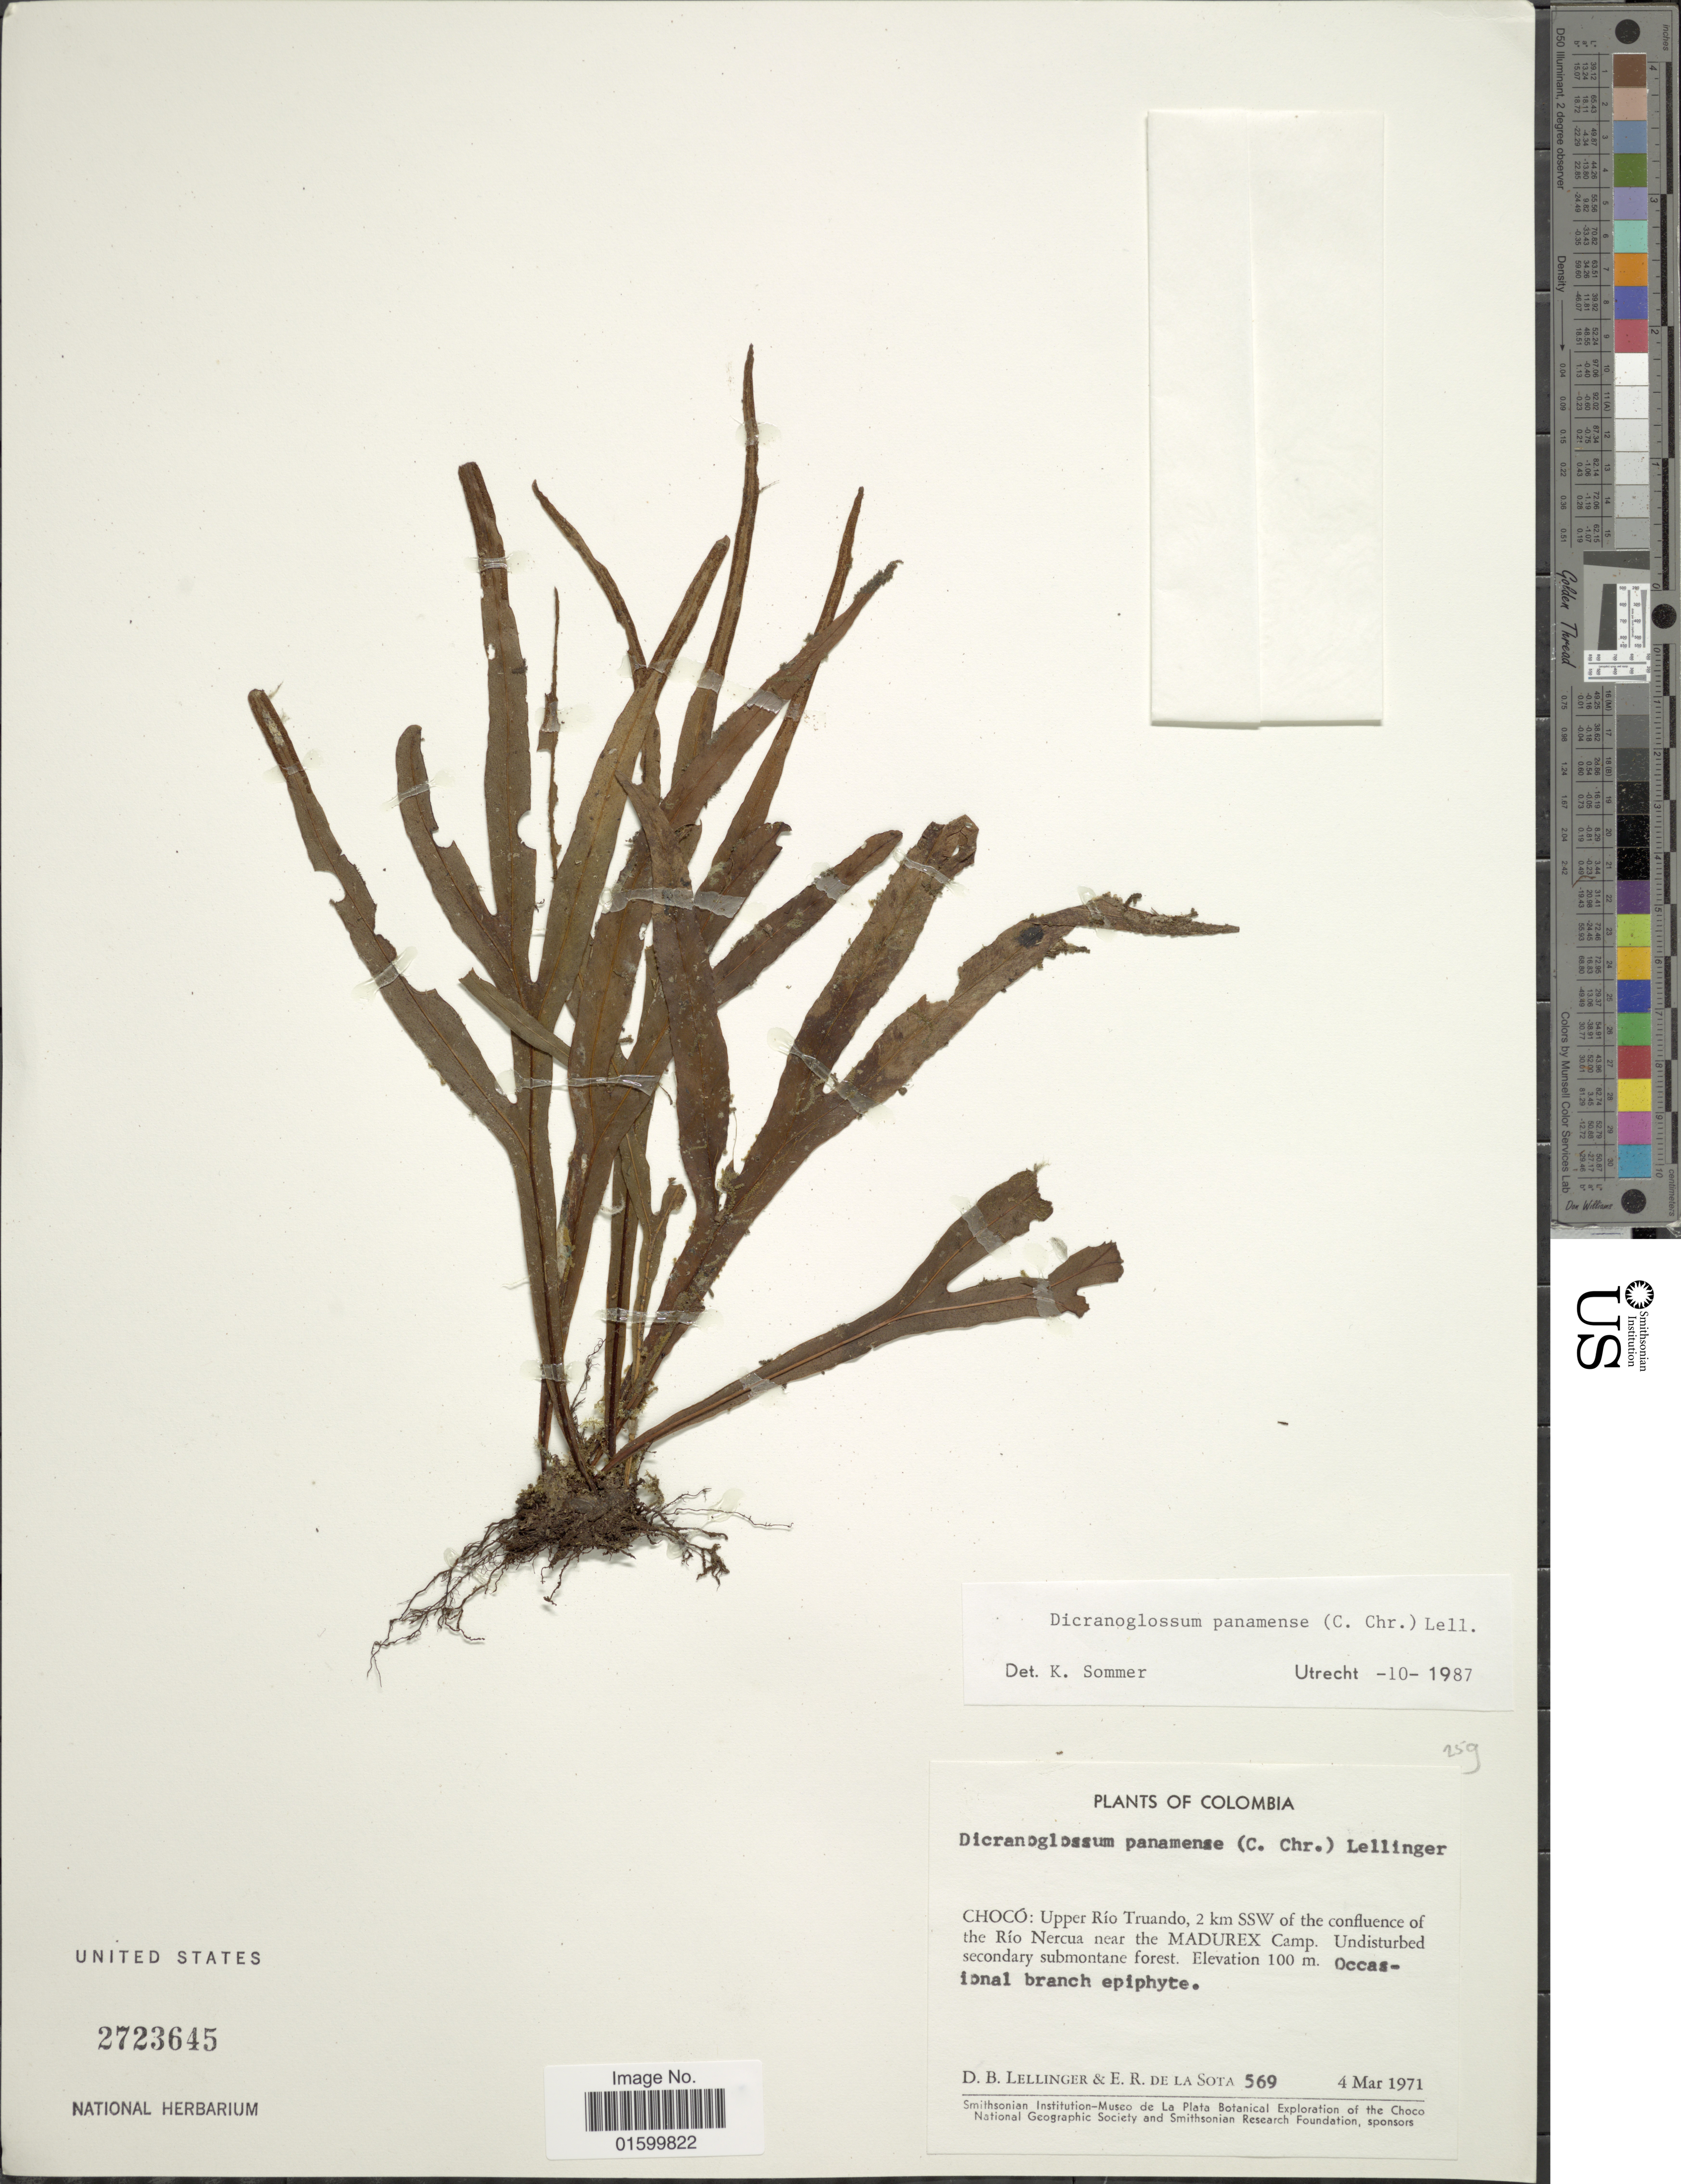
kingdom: Plantae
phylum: Tracheophyta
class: Polypodiopsida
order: Polypodiales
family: Polypodiaceae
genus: Pleopeltis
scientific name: Pleopeltis panamensis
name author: (Weath.) Pic. Serm.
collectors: D. B. Lellinger & E. R. de la Sota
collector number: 569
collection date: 1971-03-04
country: Colombia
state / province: Chocó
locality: Choco: upper Rio Truando, 2 km SSW of the confluence of the Rio Nercua near the Madurex Camp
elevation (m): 100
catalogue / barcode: US 2723645